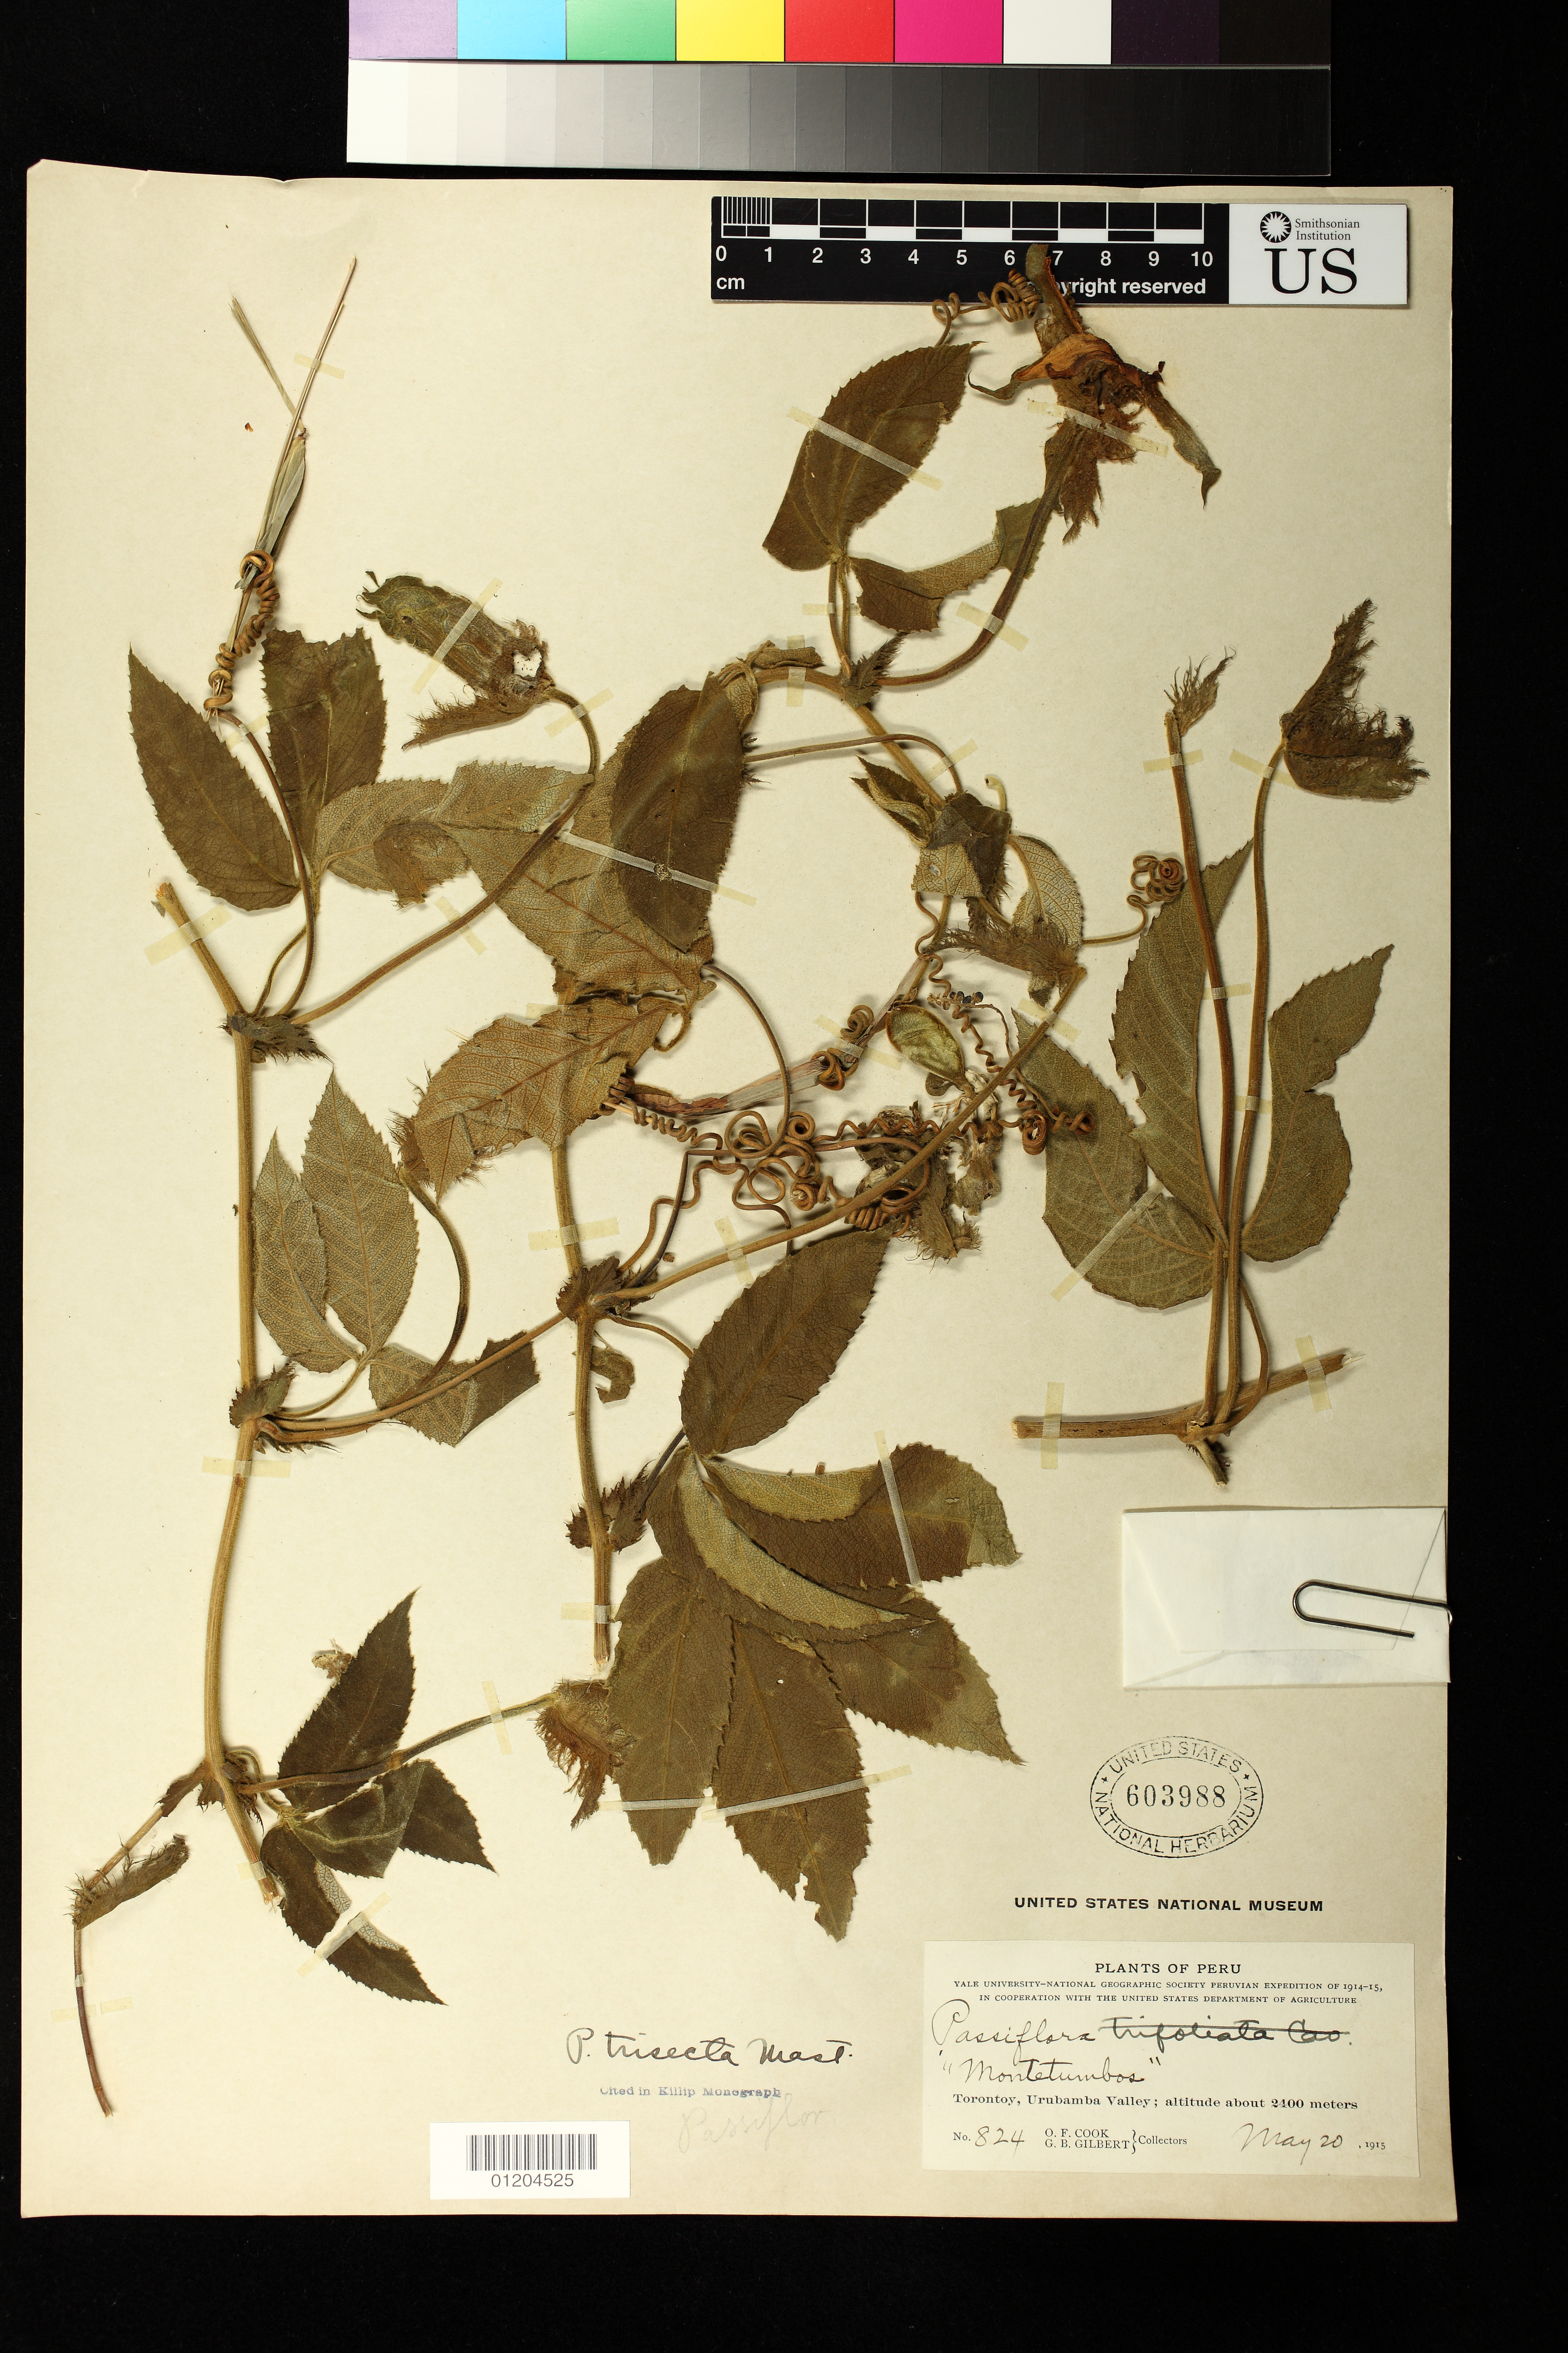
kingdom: Plantae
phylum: Tracheophyta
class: Magnoliopsida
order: Malpighiales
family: Passifloraceae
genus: Passiflora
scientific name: Passiflora trisecta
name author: Mast.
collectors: O. F. Cook & G. B. Gilbert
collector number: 824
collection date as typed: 20 May 1915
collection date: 1915-05-20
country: Peru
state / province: Cusco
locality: Torontoy, Urubamba Valley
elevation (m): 2400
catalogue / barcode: US 603988